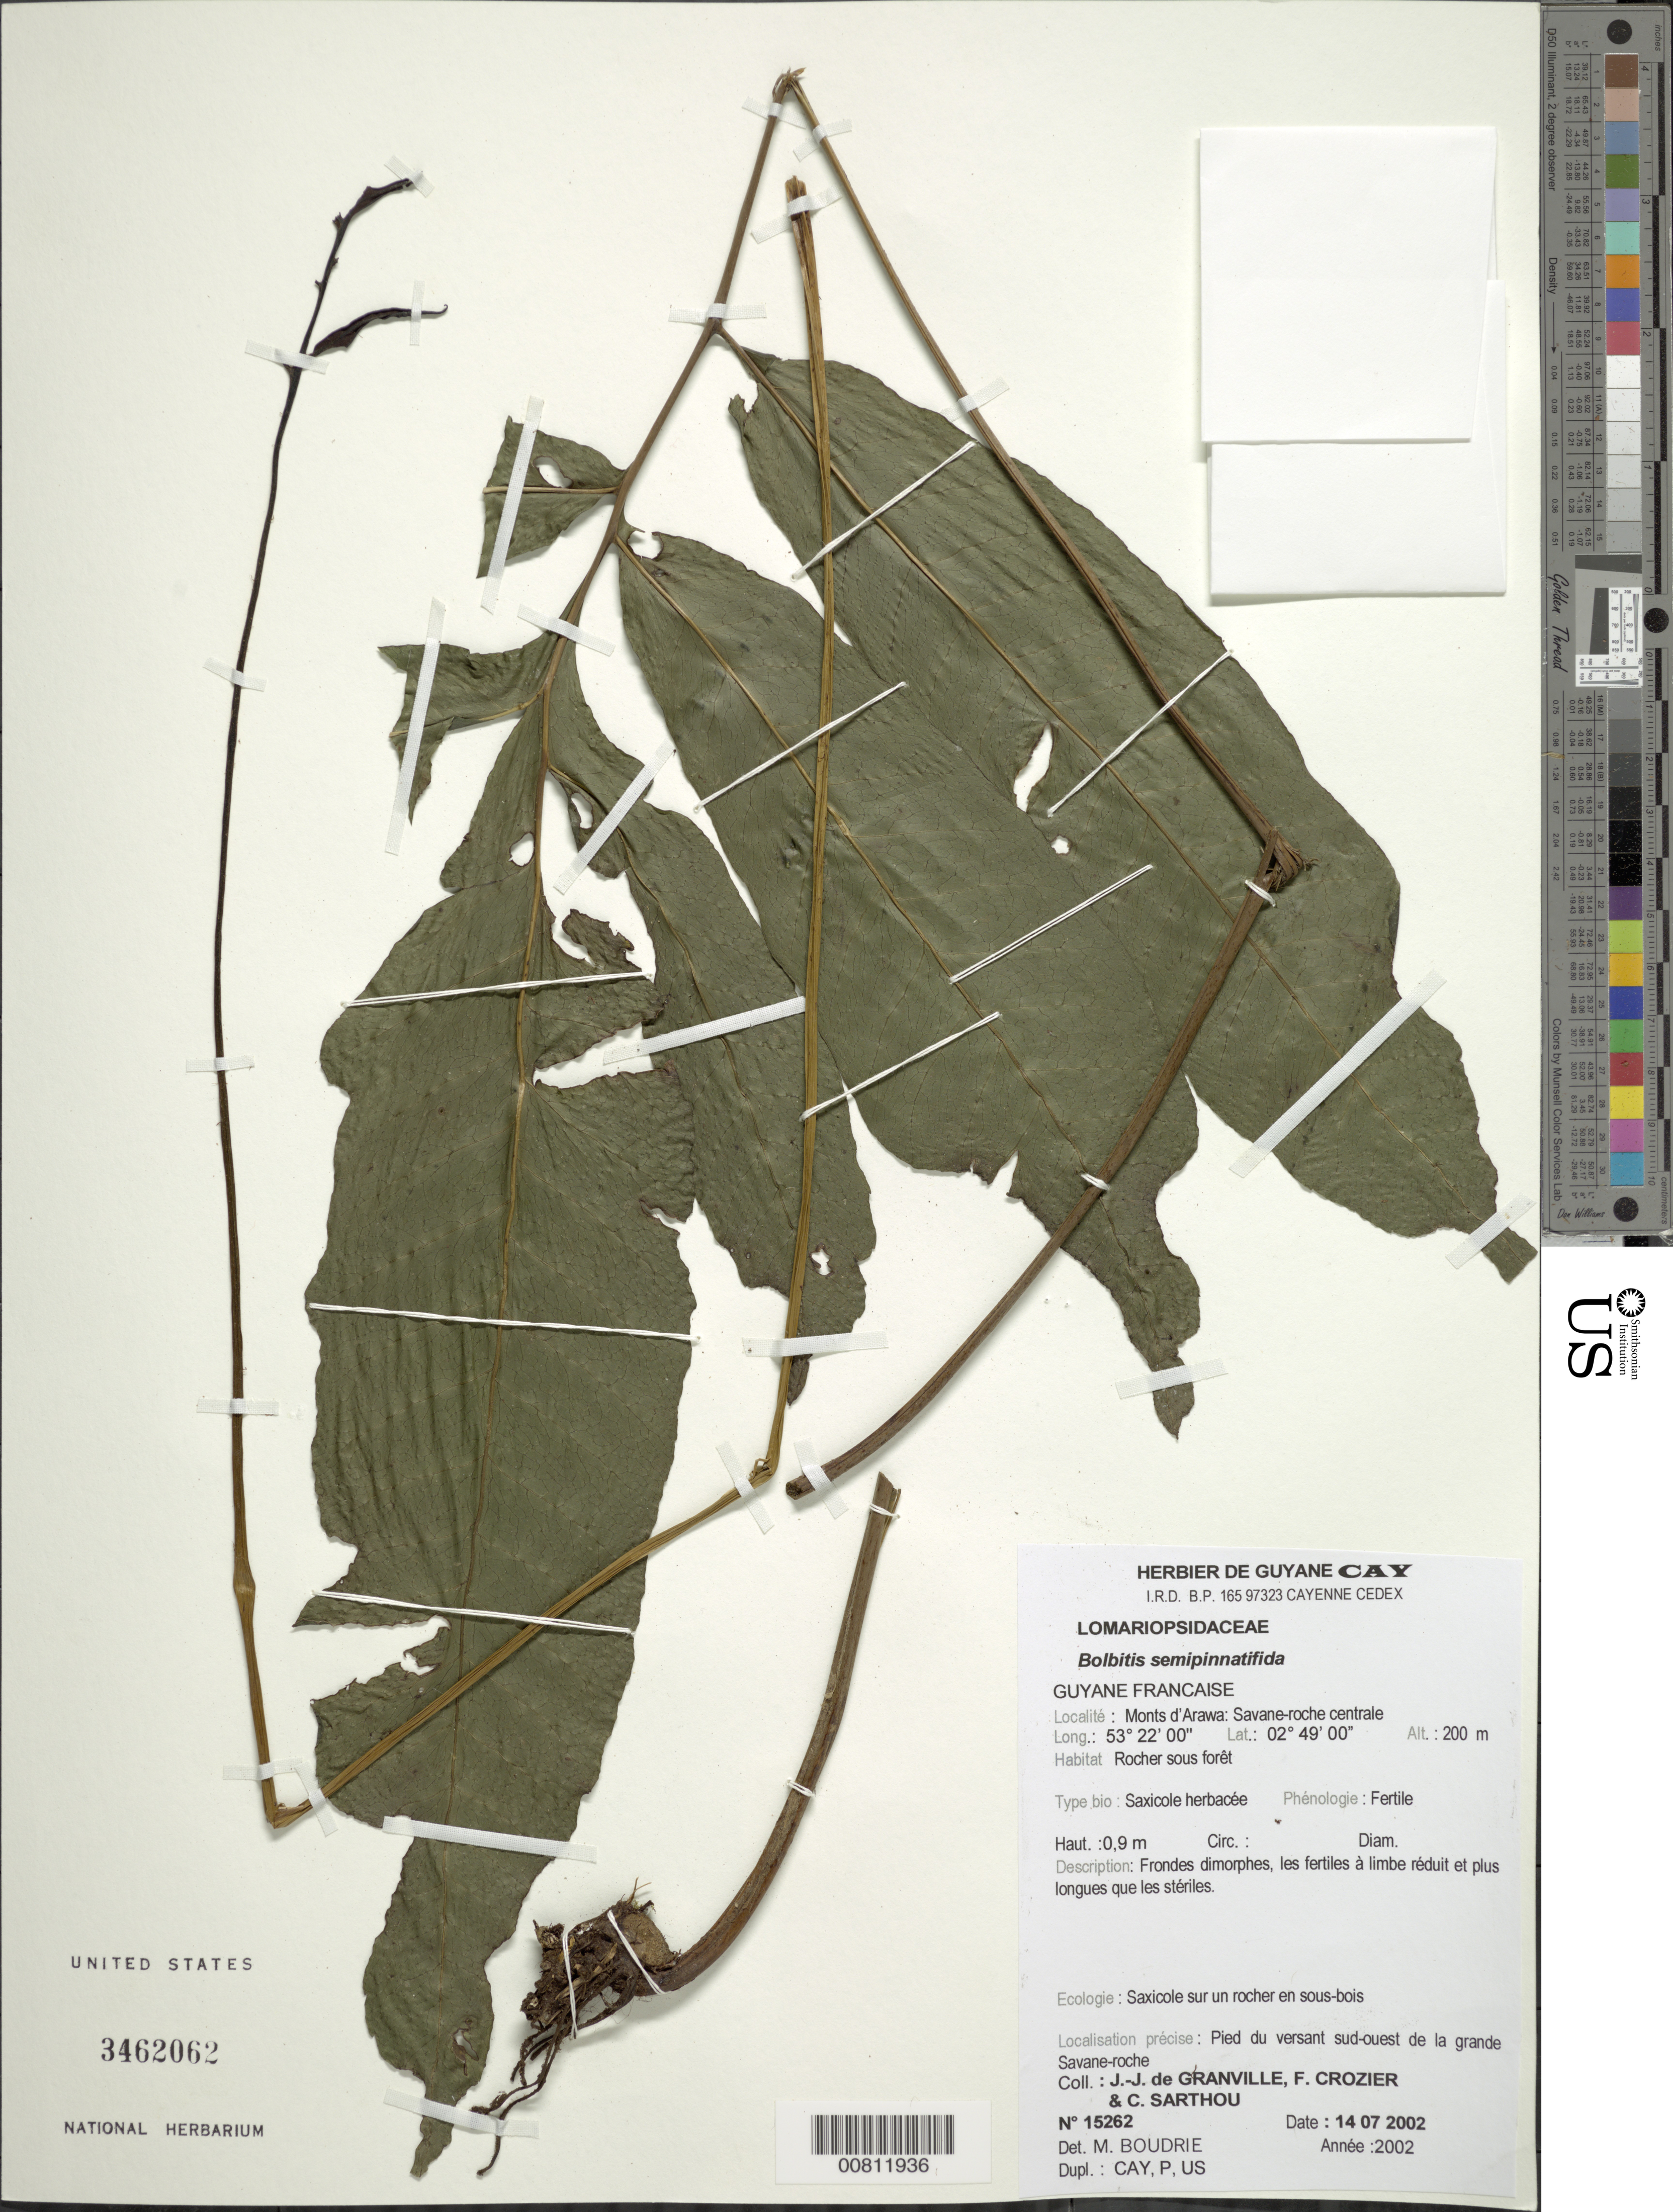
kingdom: Plantae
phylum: Tracheophyta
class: Polypodiopsida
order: Polypodiales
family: Dryopteridaceae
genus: Bolbitis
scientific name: Bolbitis semipinnatifida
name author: (Fée) Alston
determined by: Boudrie, M.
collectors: J.-J. de Granville, F. Crozier & C. Sarthou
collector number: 15262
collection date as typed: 14-Jul-02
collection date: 2002-07-14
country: French Guiana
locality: Monts d'Arawa, zone de la savane-roche centrale, pied du versant sud-est de la grande savane-roche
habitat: Rocher sous forêt. Saxicole sur un rocher en sous-bois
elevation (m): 200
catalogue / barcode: US 3462062